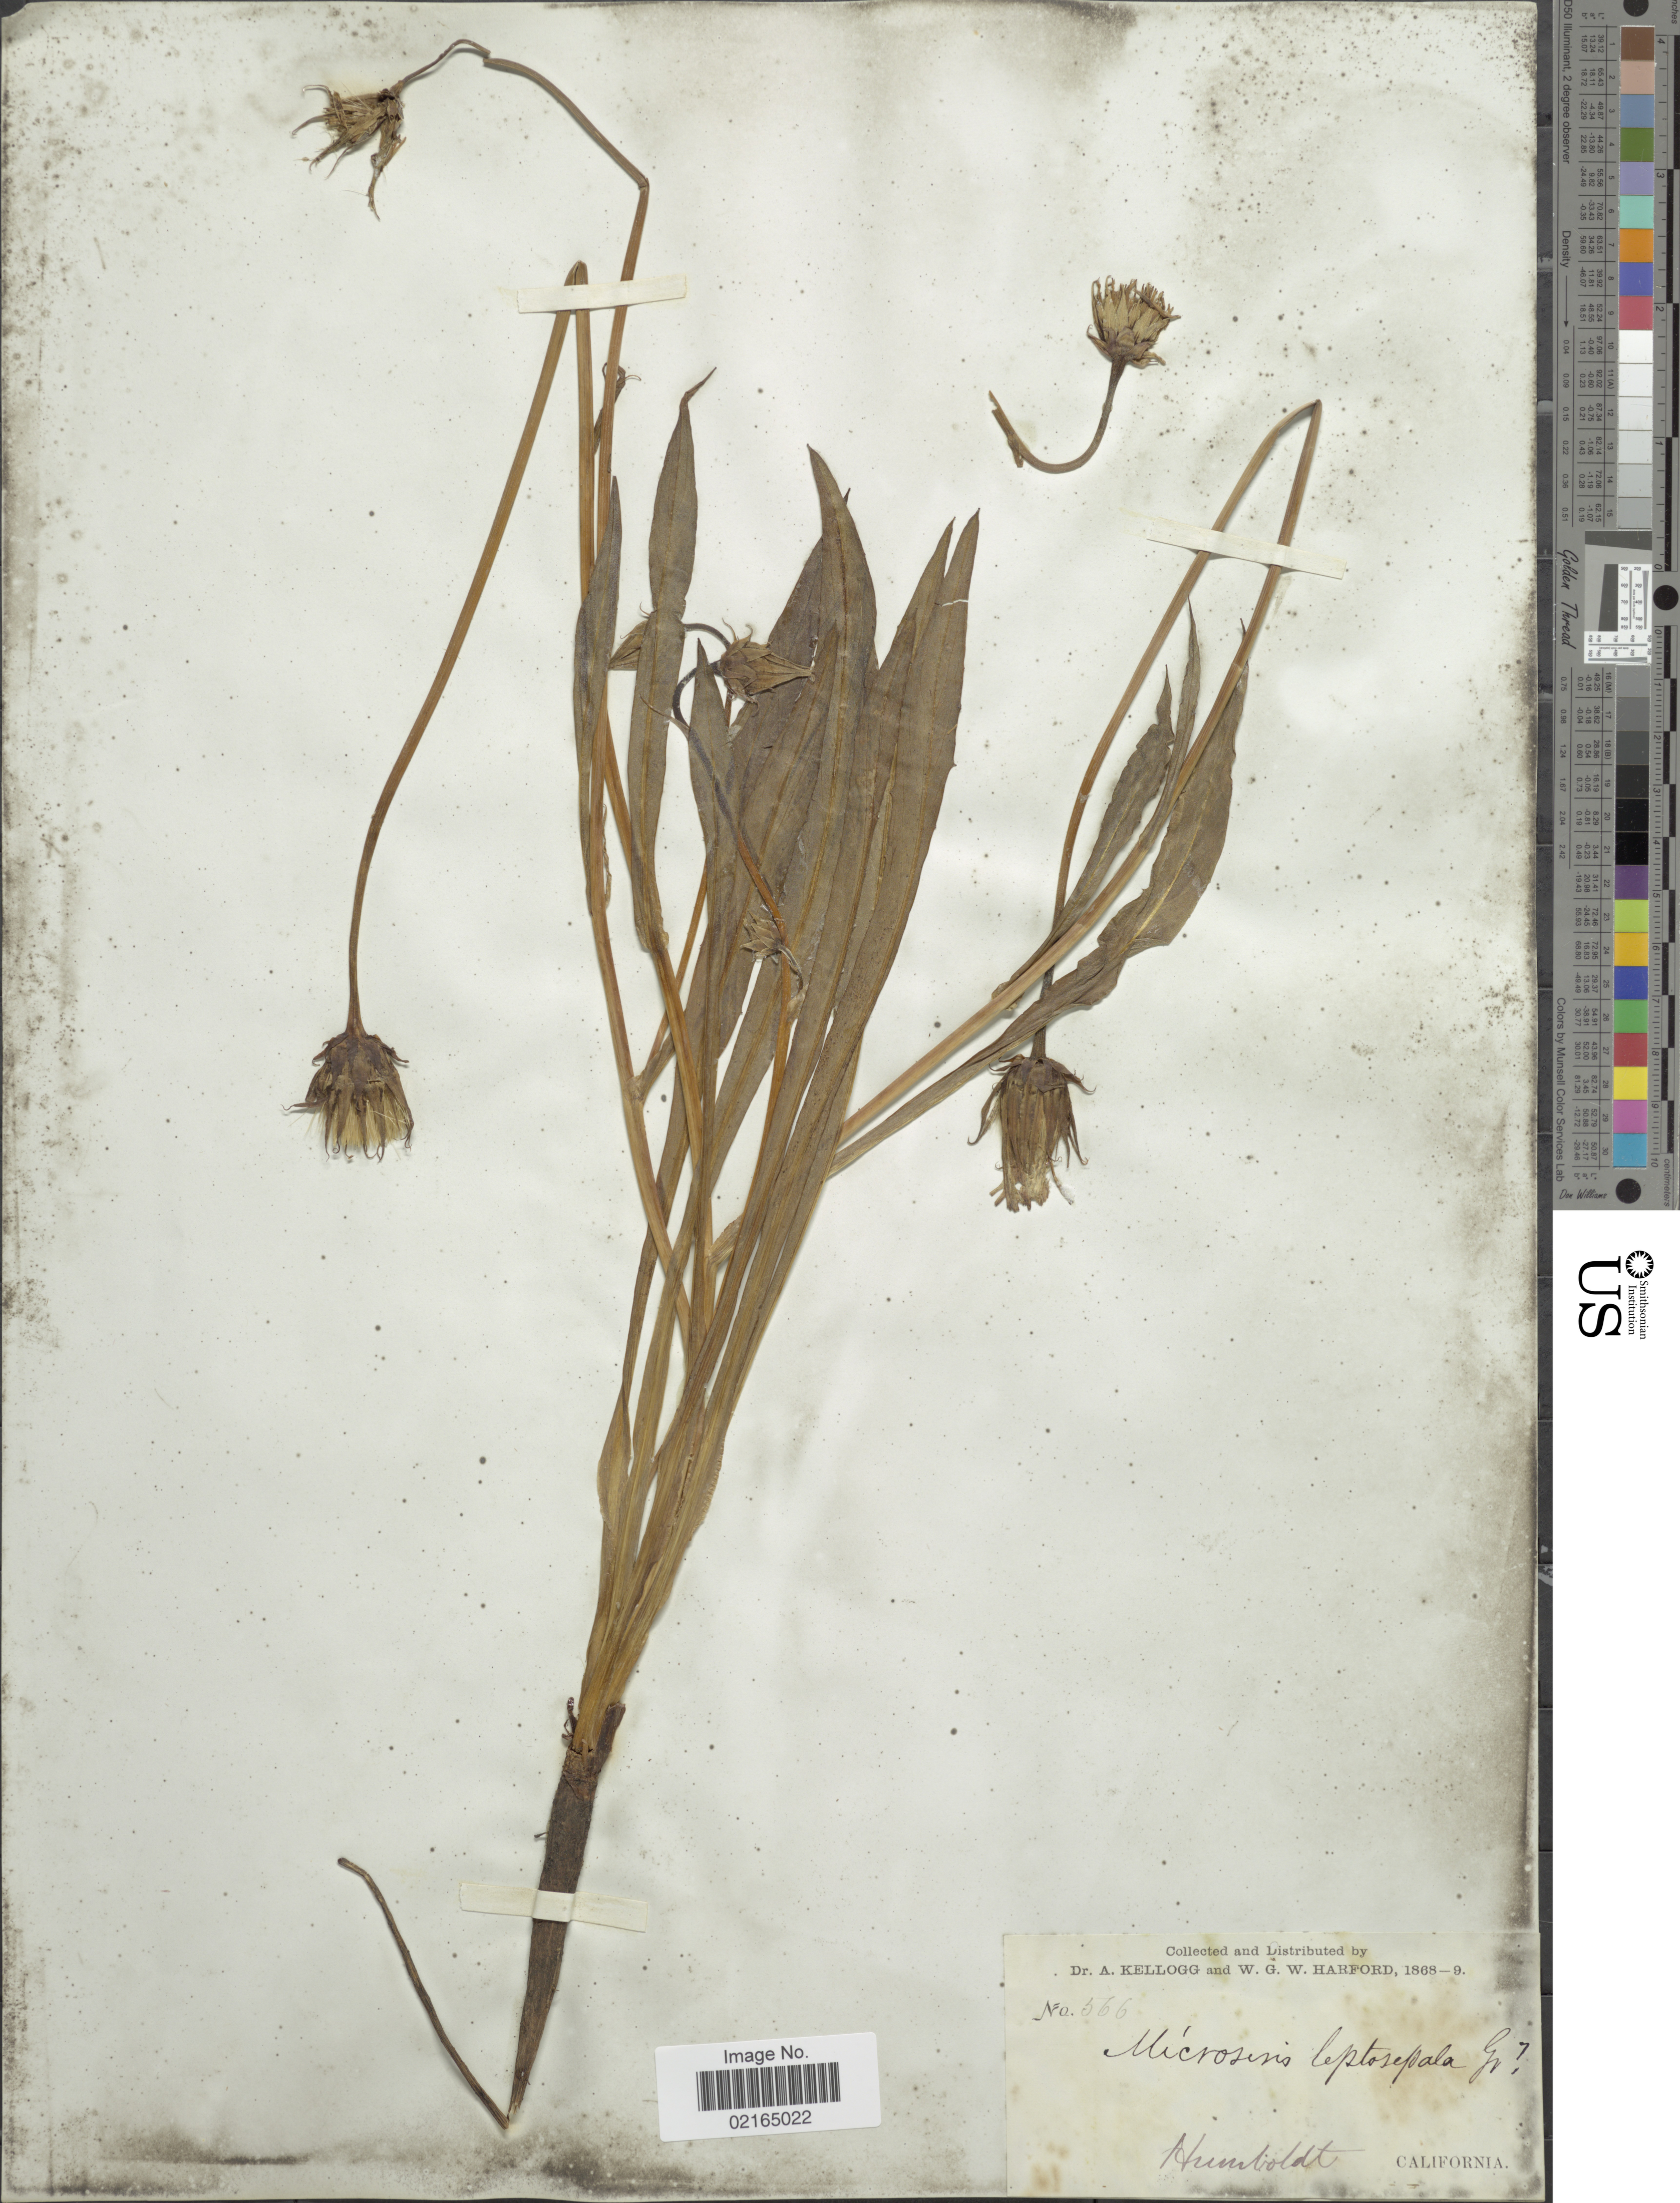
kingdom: Plantae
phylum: Tracheophyta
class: Magnoliopsida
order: Asterales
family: Asteraceae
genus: Microseris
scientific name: Microseris laciniata subsp. leptosepala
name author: (Nutt.) K.L. Chambers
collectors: A. Kellogg & W. G. W. Harford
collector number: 566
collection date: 1868/1869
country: United States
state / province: California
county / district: Humboldt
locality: Humboldt.